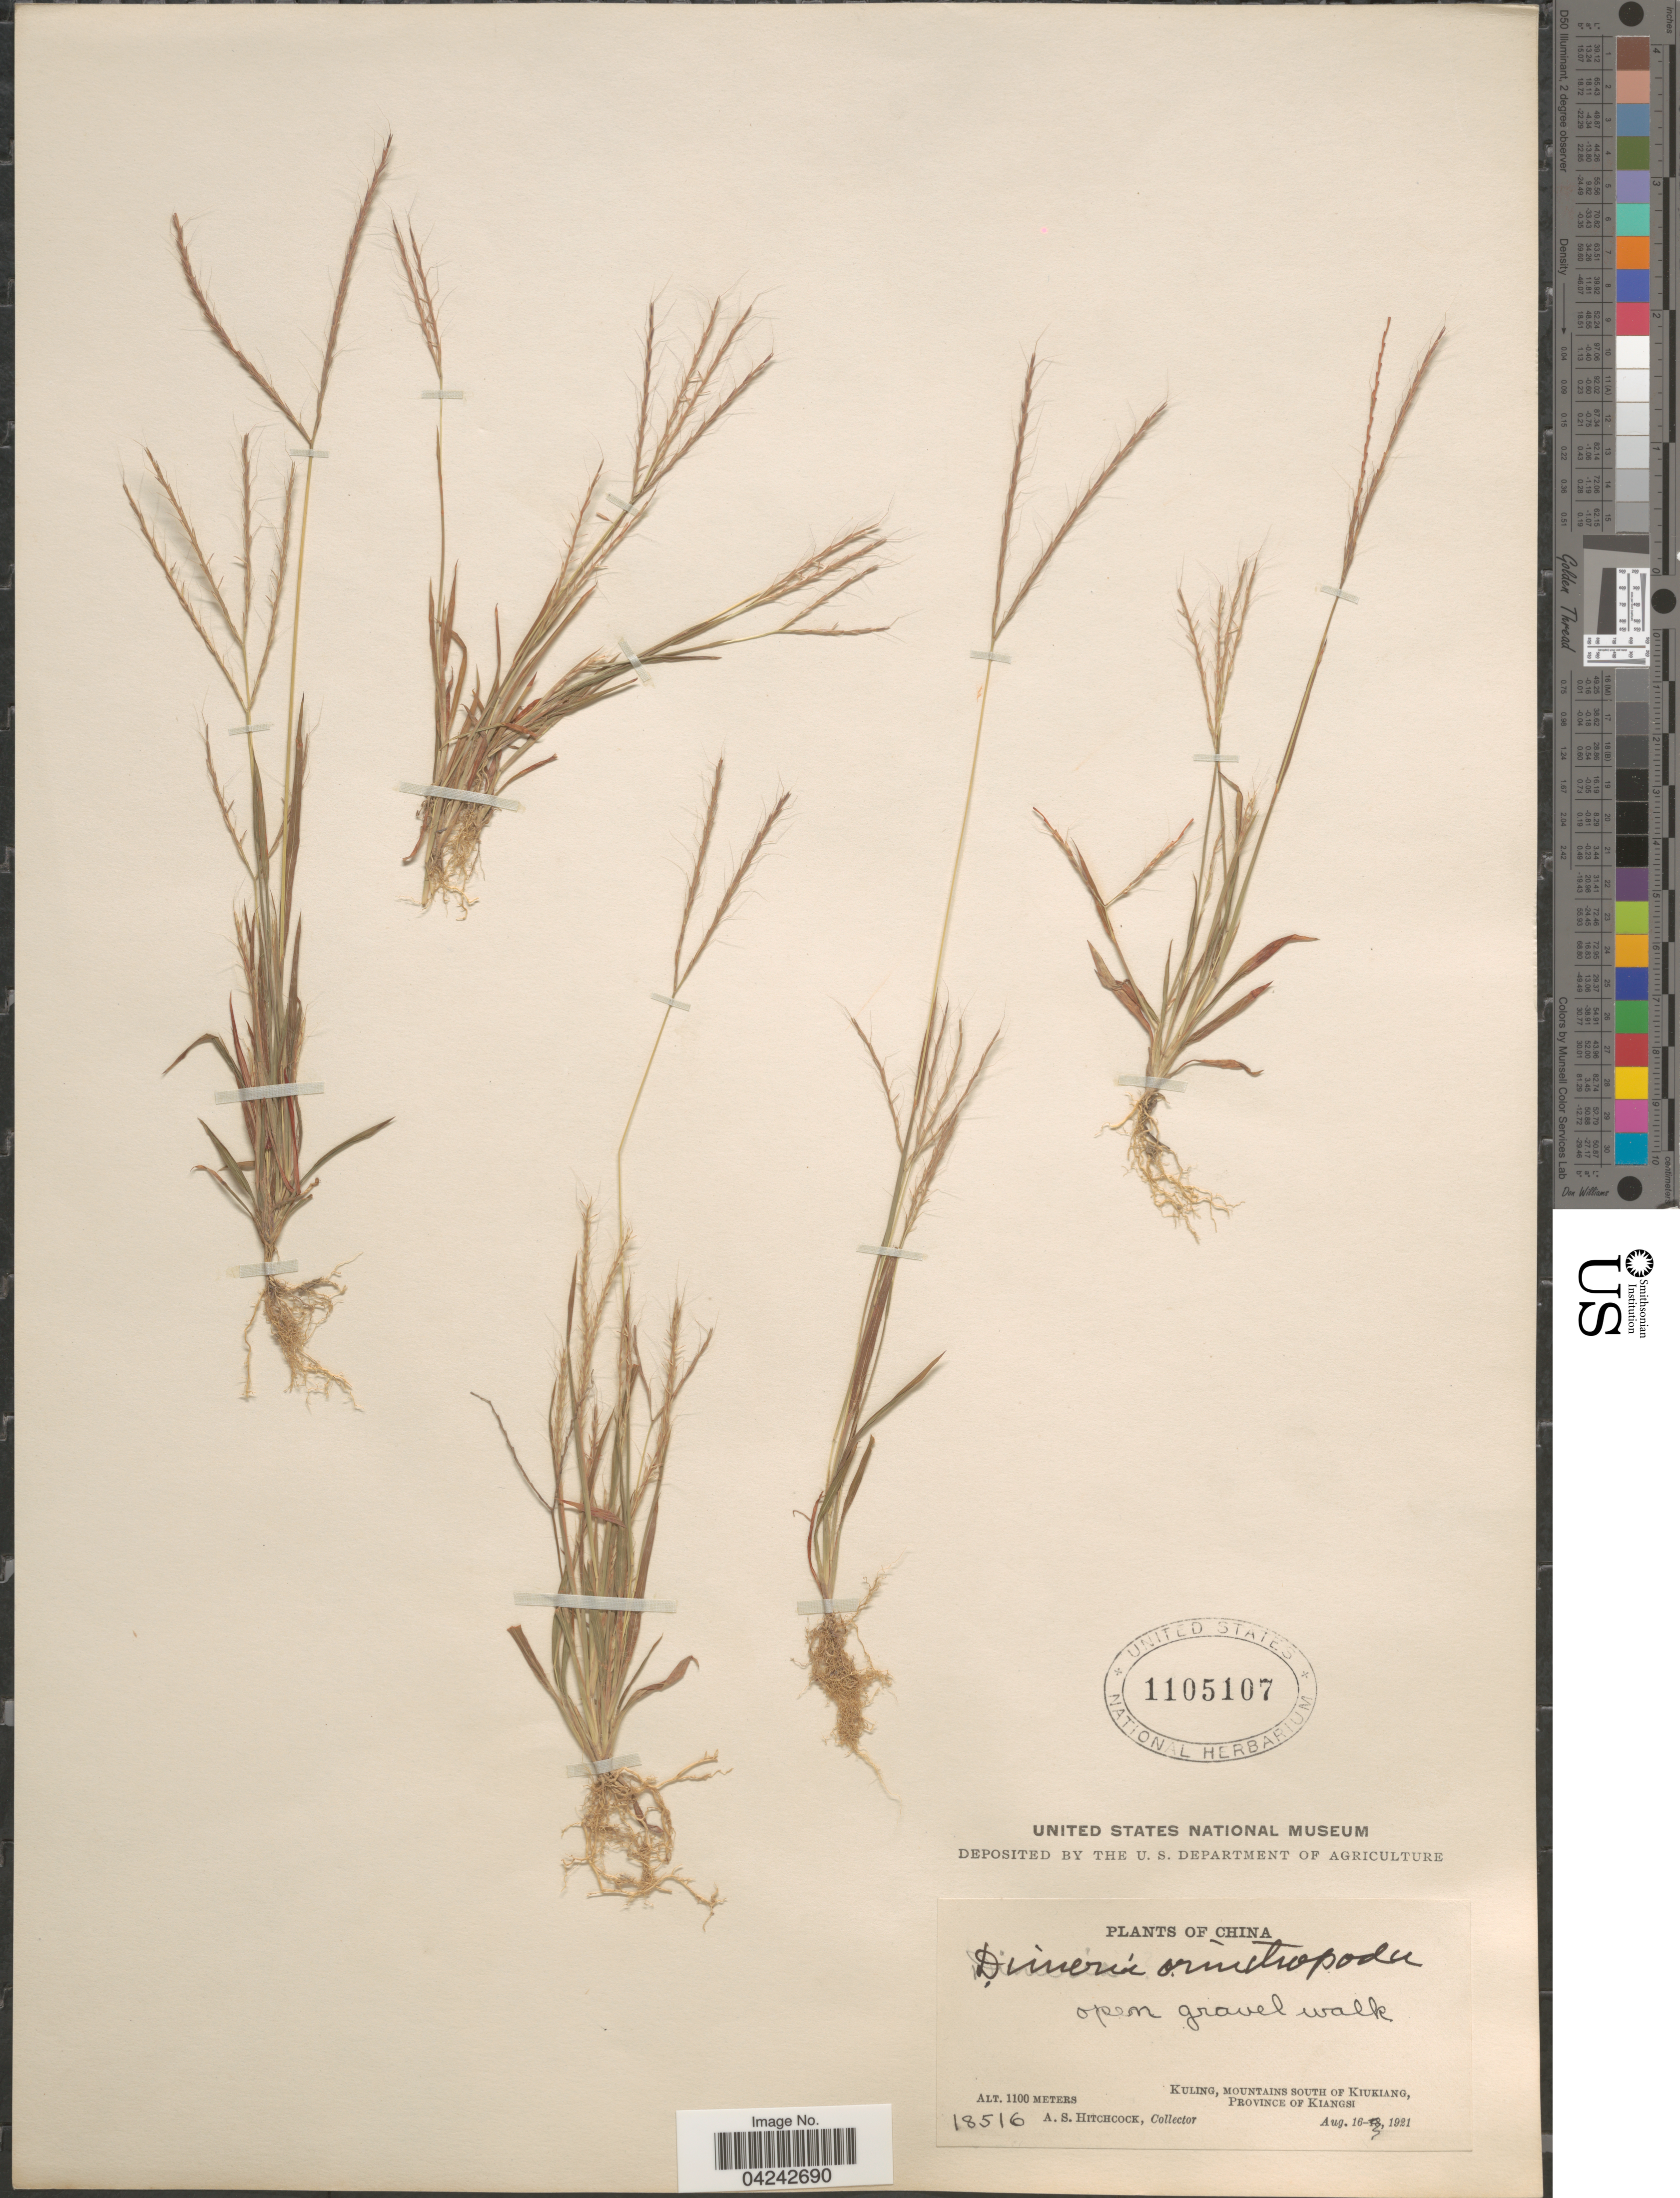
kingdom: Plantae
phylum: Tracheophyta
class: Liliopsida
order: Poales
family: Poaceae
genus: Dimeria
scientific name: Dimeria ornithopoda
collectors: A. S. Hitchcock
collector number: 18516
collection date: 1921-08-16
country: China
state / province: Jiangxi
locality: Kuling, Mountains south of Kiukiang, Province of Kiangsi.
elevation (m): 1100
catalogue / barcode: US 1105107